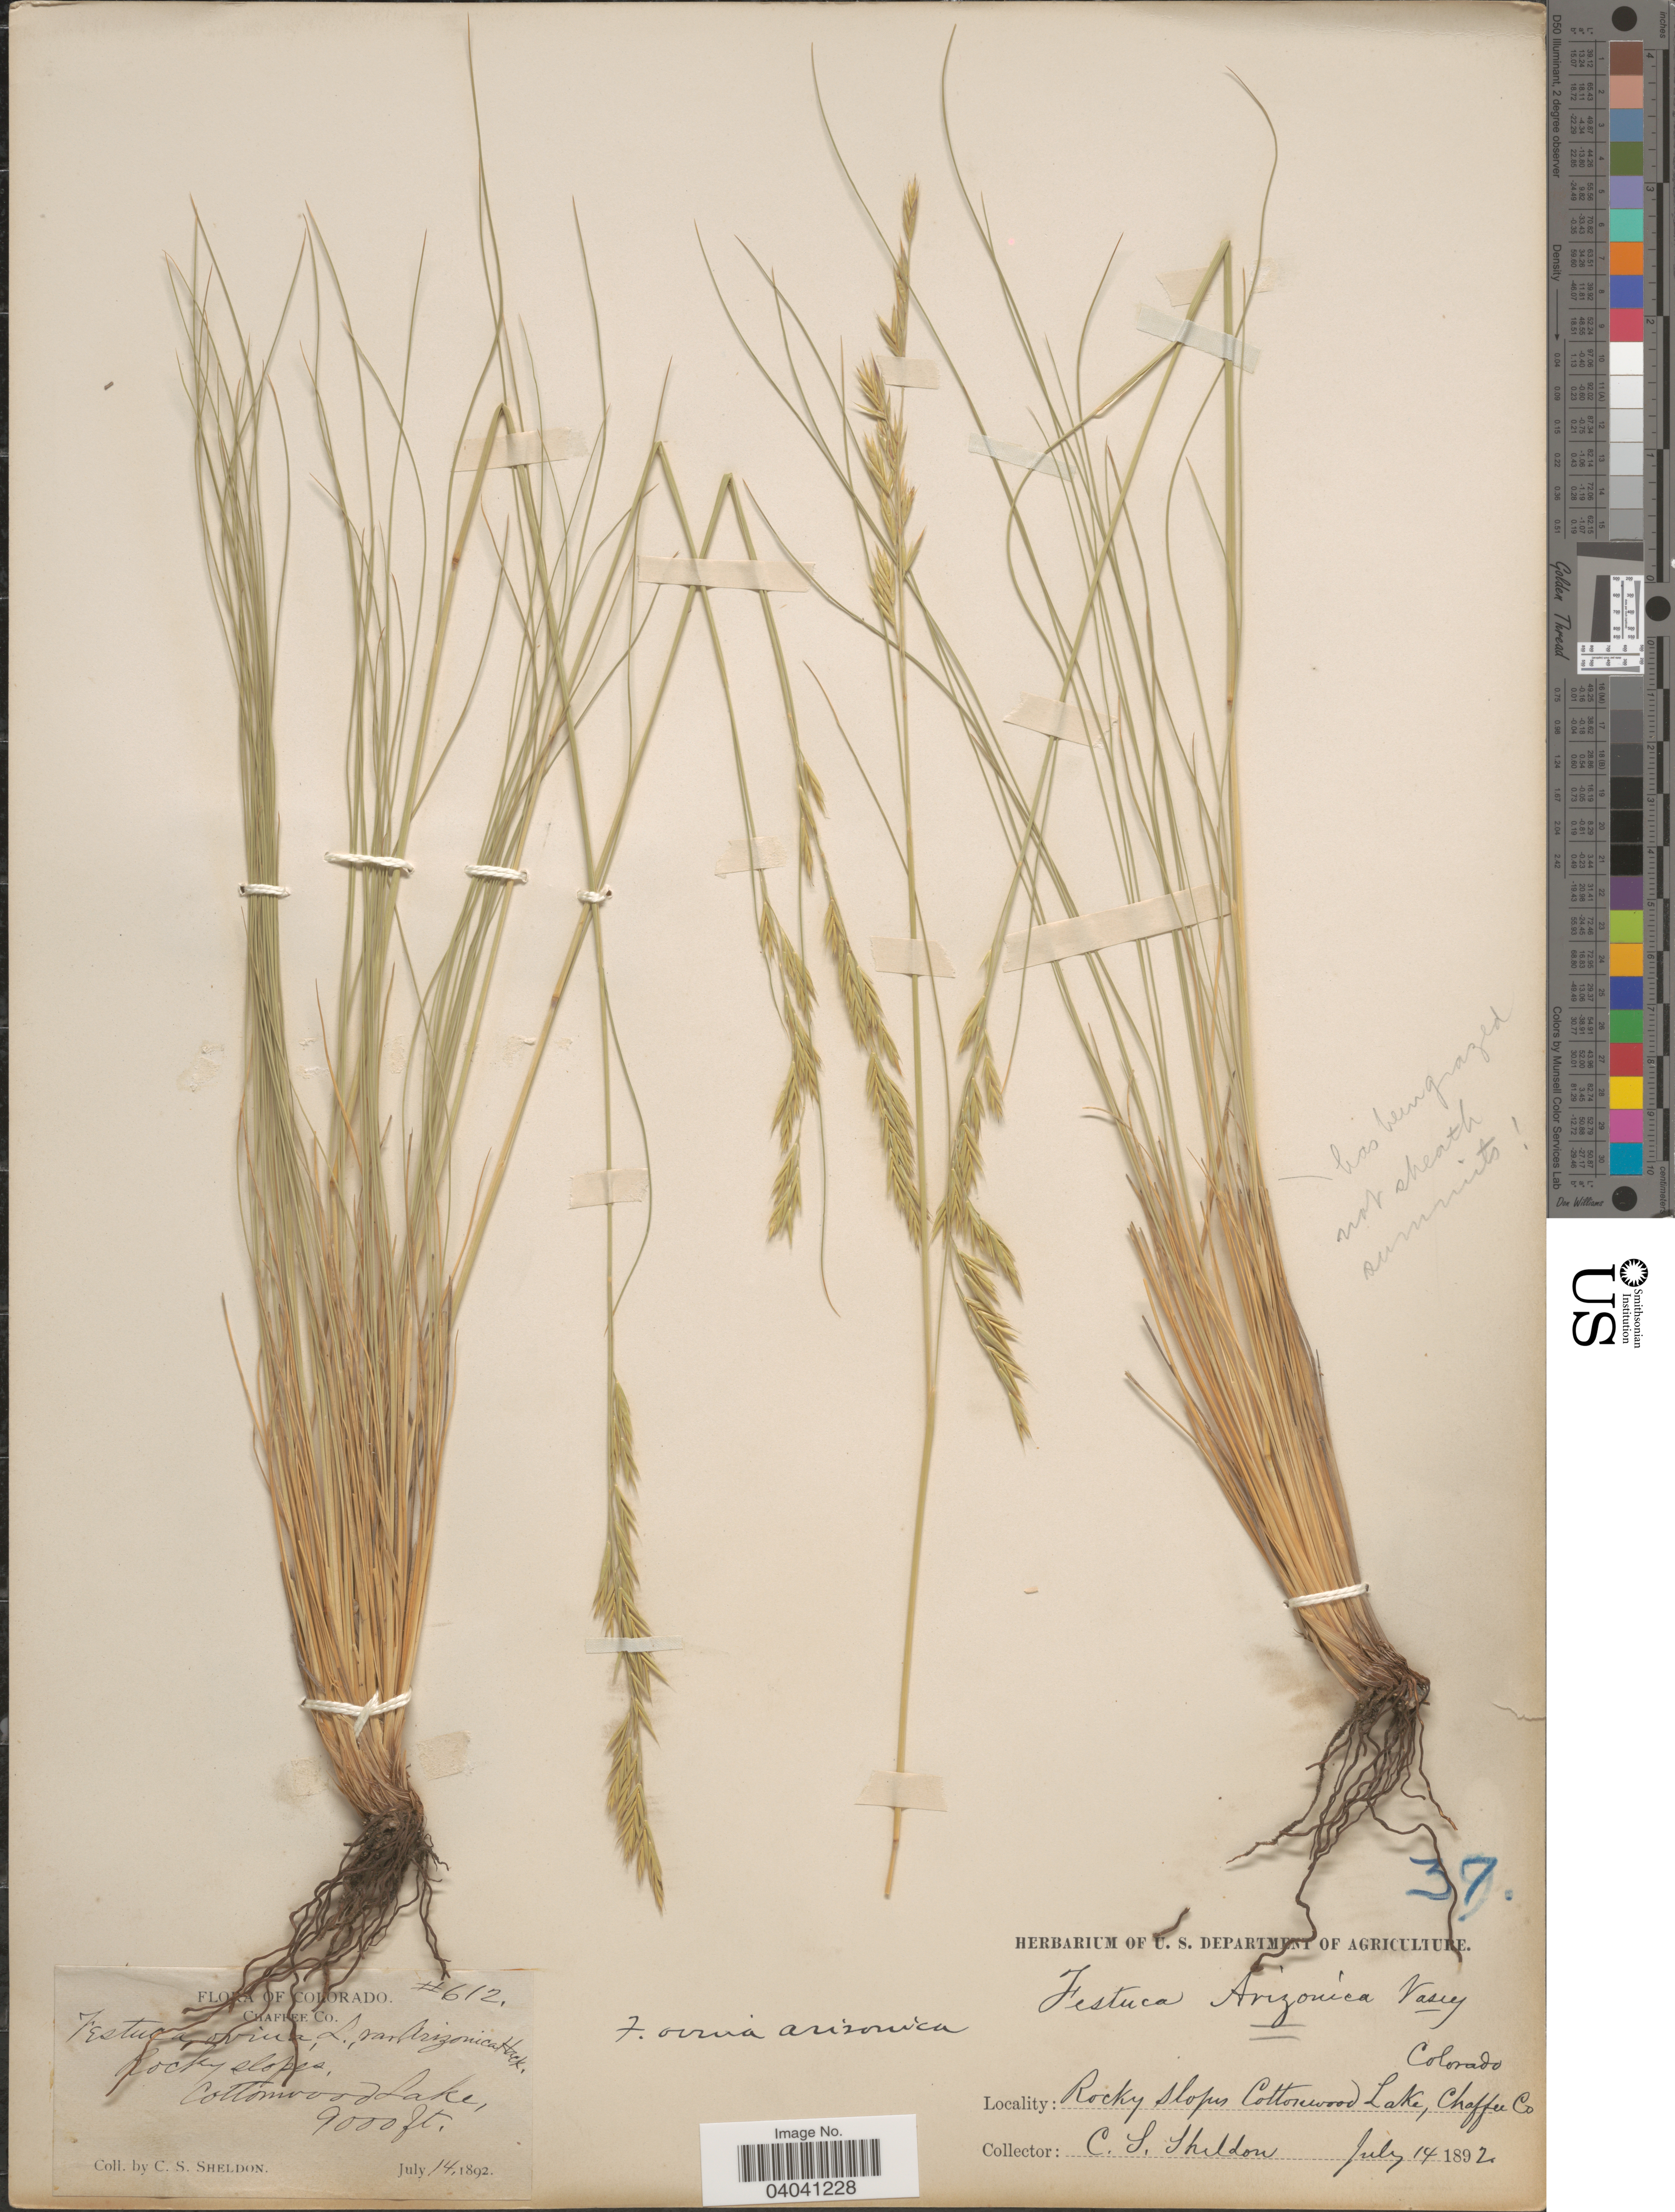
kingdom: Plantae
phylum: Tracheophyta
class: Liliopsida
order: Poales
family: Poaceae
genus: Festuca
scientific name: Festuca arizonica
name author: Vasey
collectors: C. S. Sheldon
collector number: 612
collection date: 1892-07-14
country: United States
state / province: Colorado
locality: Chaffee Co. Rocky slopes. Cottonwood Lake.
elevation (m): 2743